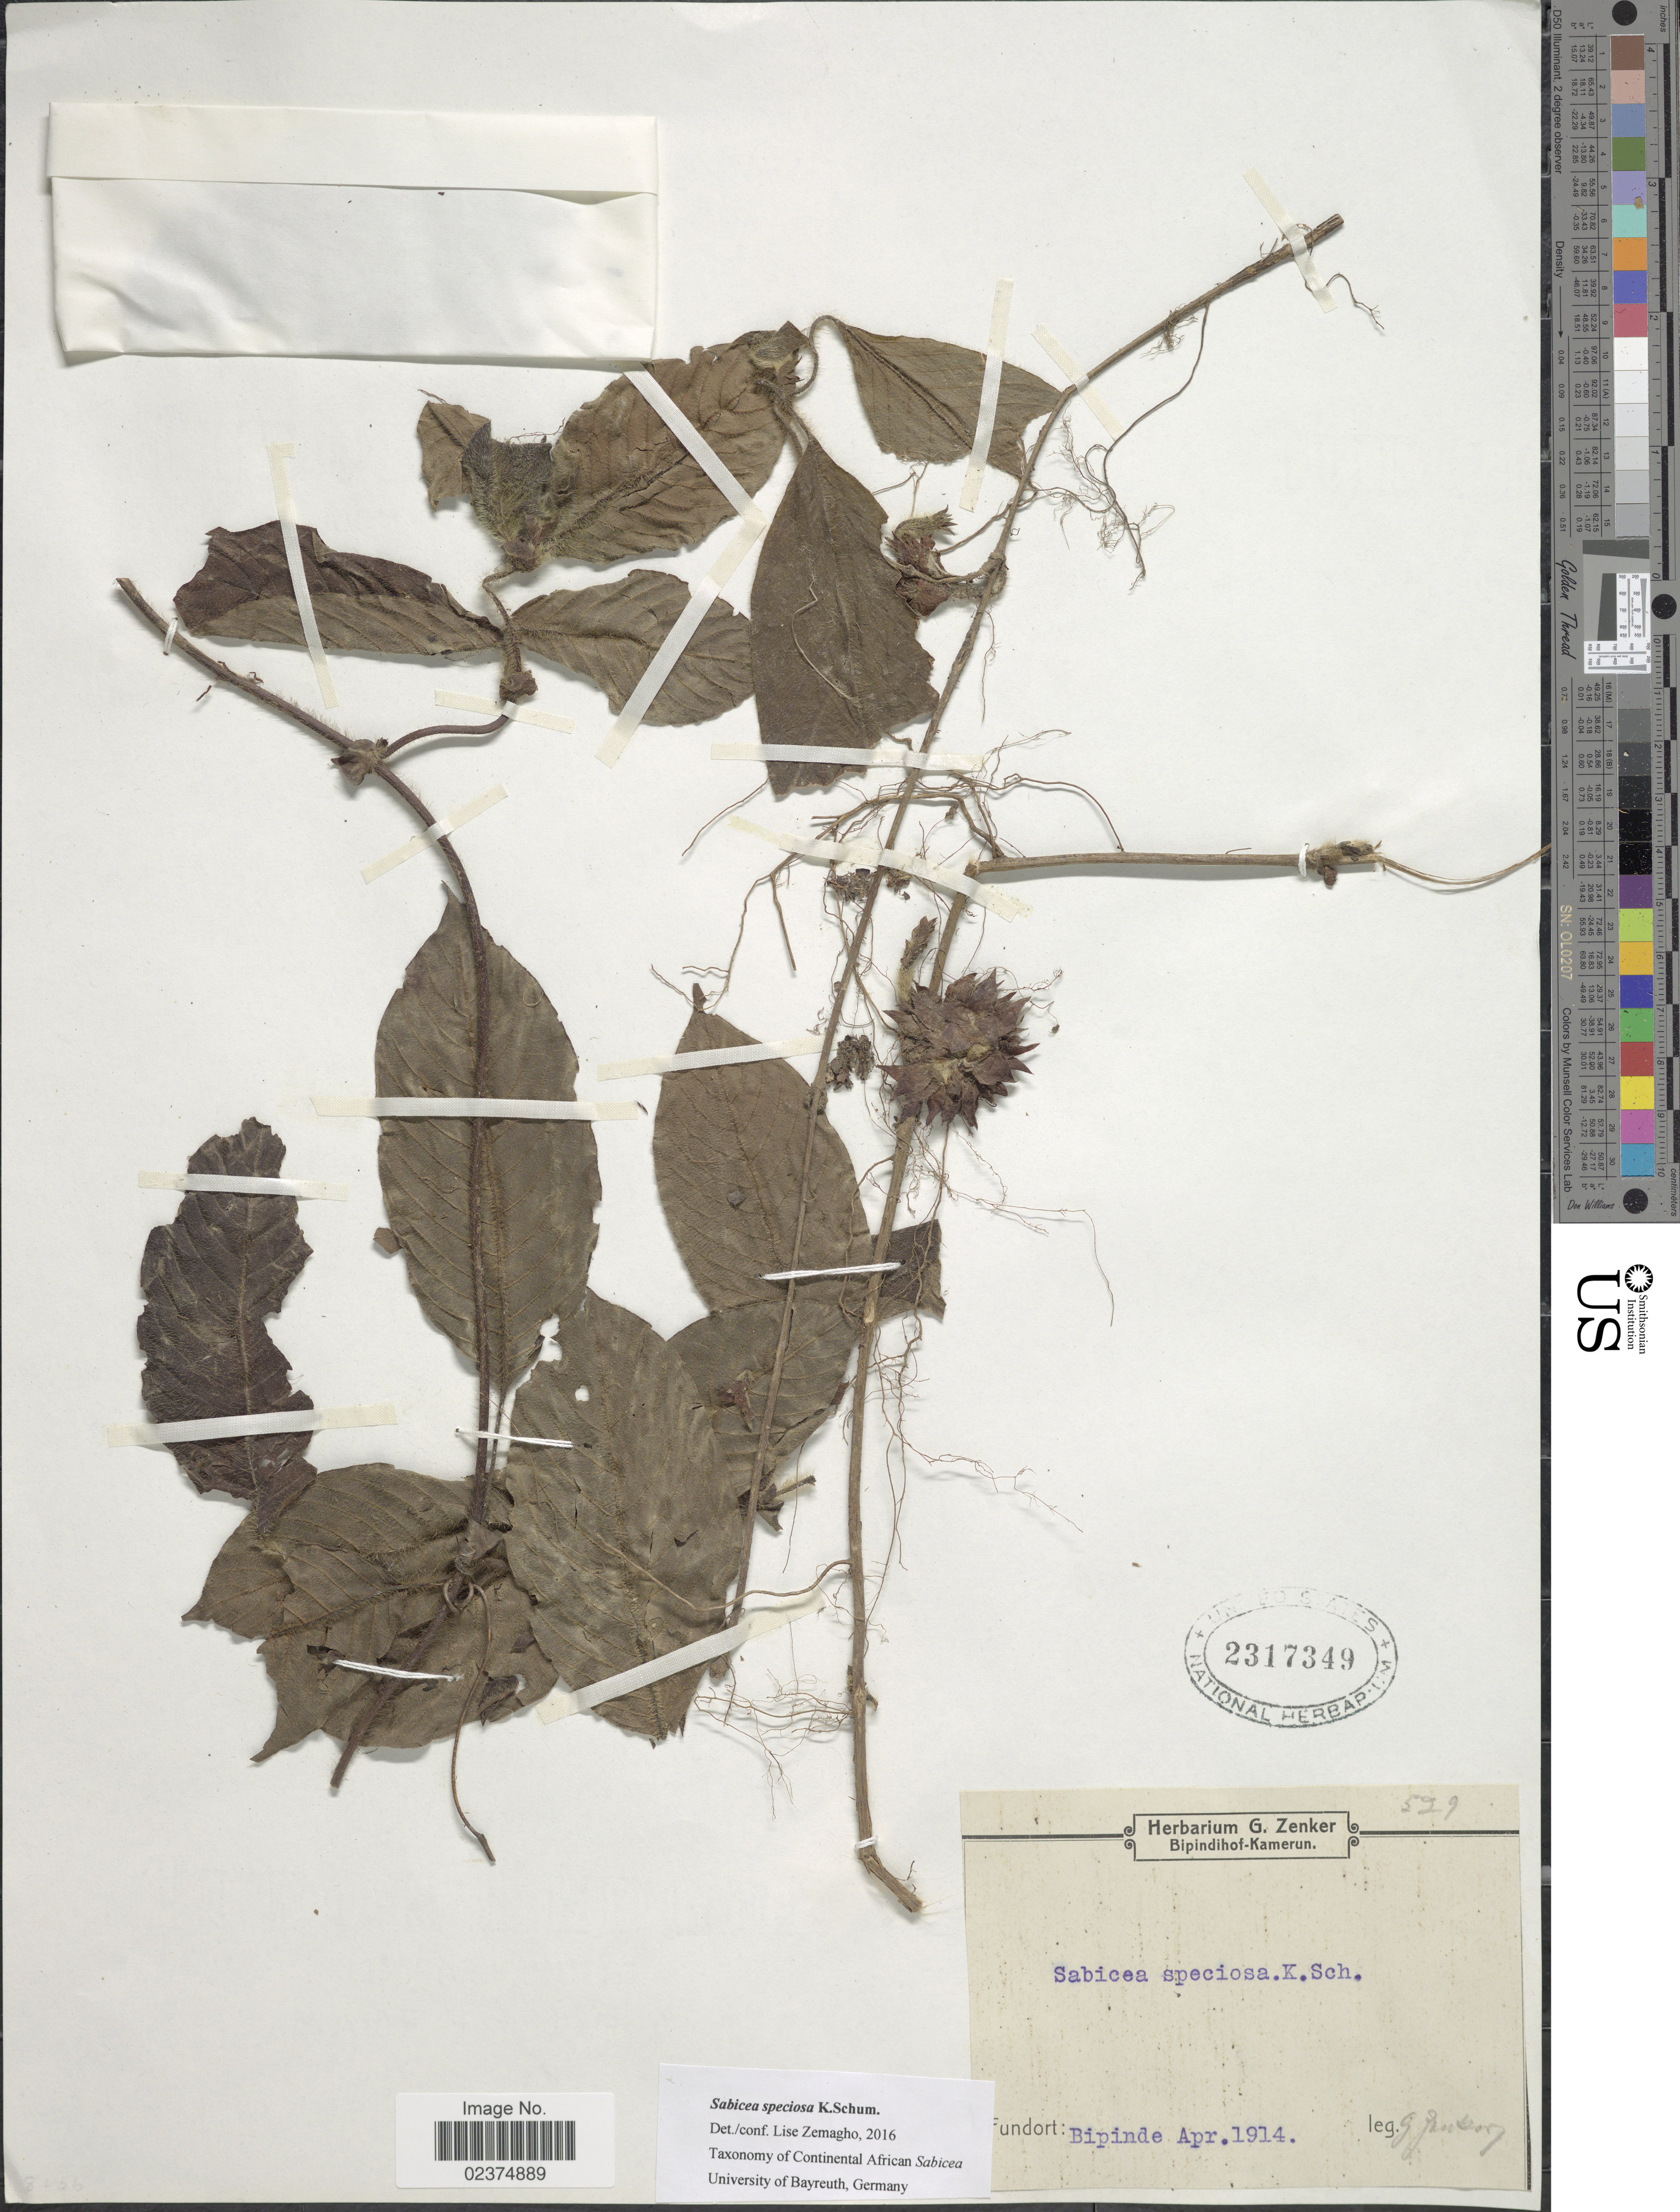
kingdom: Plantae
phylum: Tracheophyta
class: Magnoliopsida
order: Gentianales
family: Rubiaceae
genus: Sabicea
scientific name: Sabicea speciosa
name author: K. Schum.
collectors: G. A. Zenker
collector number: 529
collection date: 1914-04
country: Cameroon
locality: Bipinde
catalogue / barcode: US 2317349